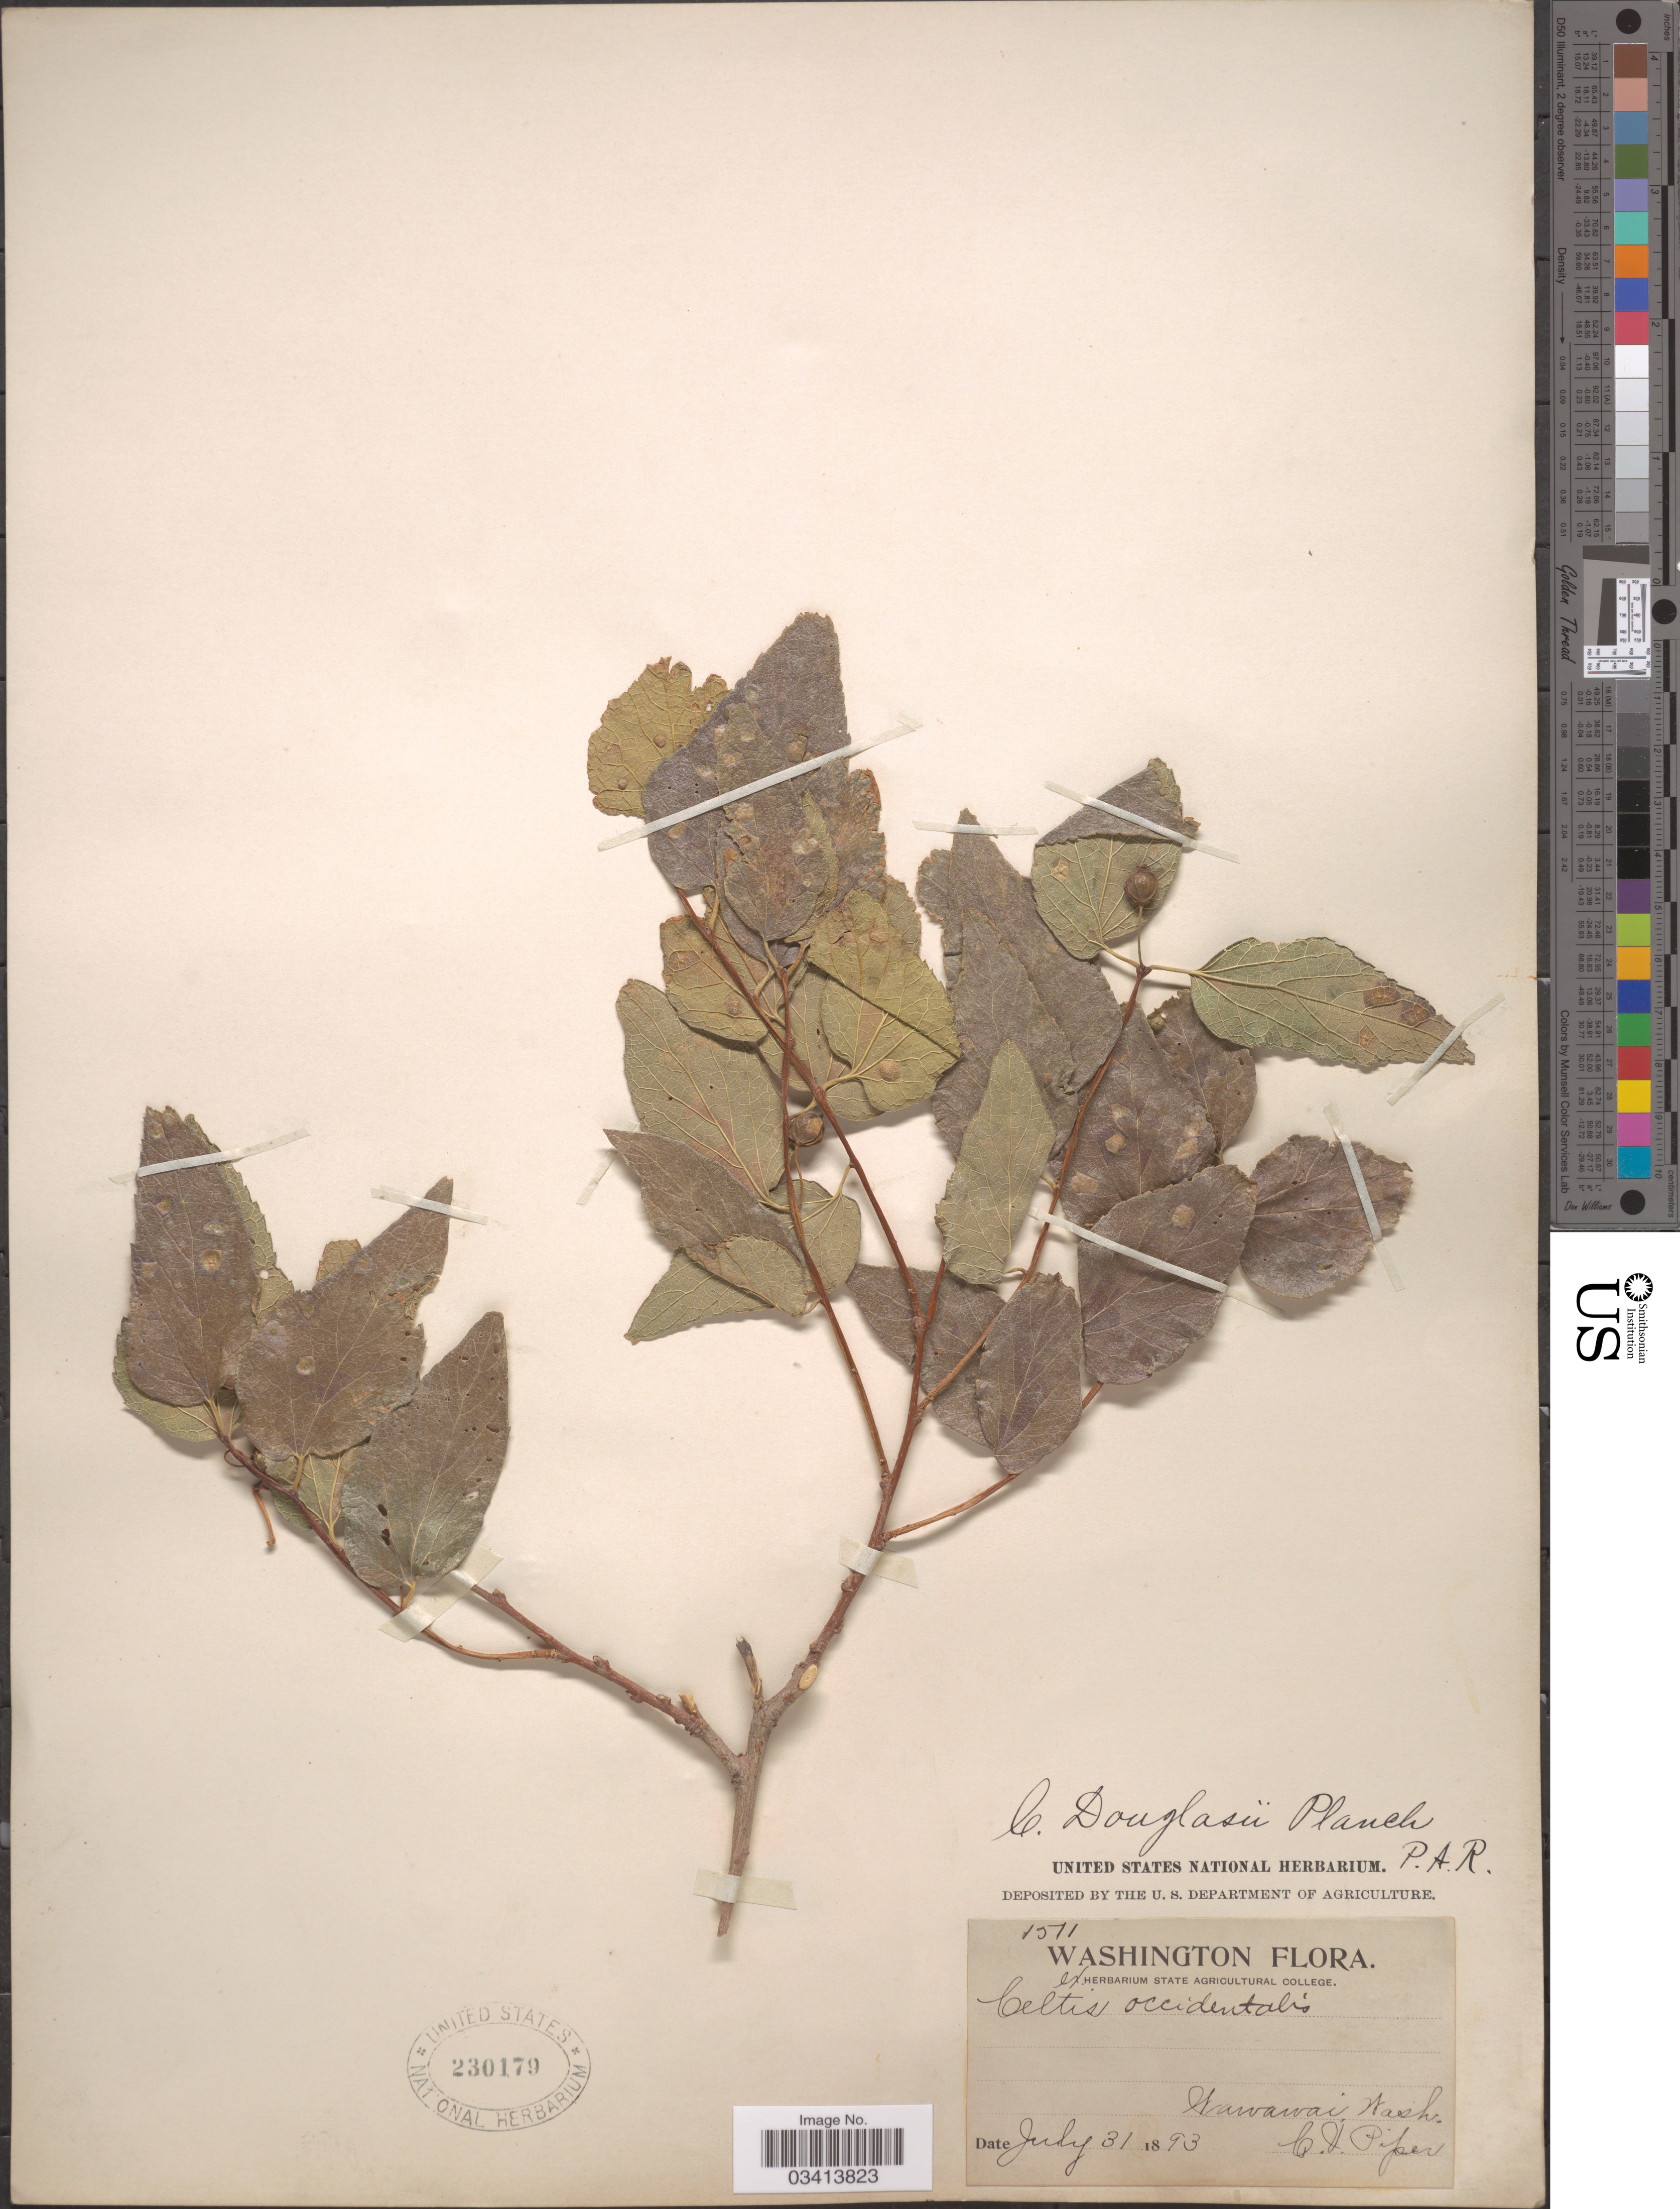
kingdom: Plantae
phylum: Tracheophyta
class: Magnoliopsida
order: Rosales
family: Cannabaceae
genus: Celtis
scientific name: Celtis laevigata var. reticulata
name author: (Torr.) L.D. Benson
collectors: C. V. Piper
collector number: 1511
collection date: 1893-07-31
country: United States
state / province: Washington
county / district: Whitman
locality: Wawawai.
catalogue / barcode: US 230179